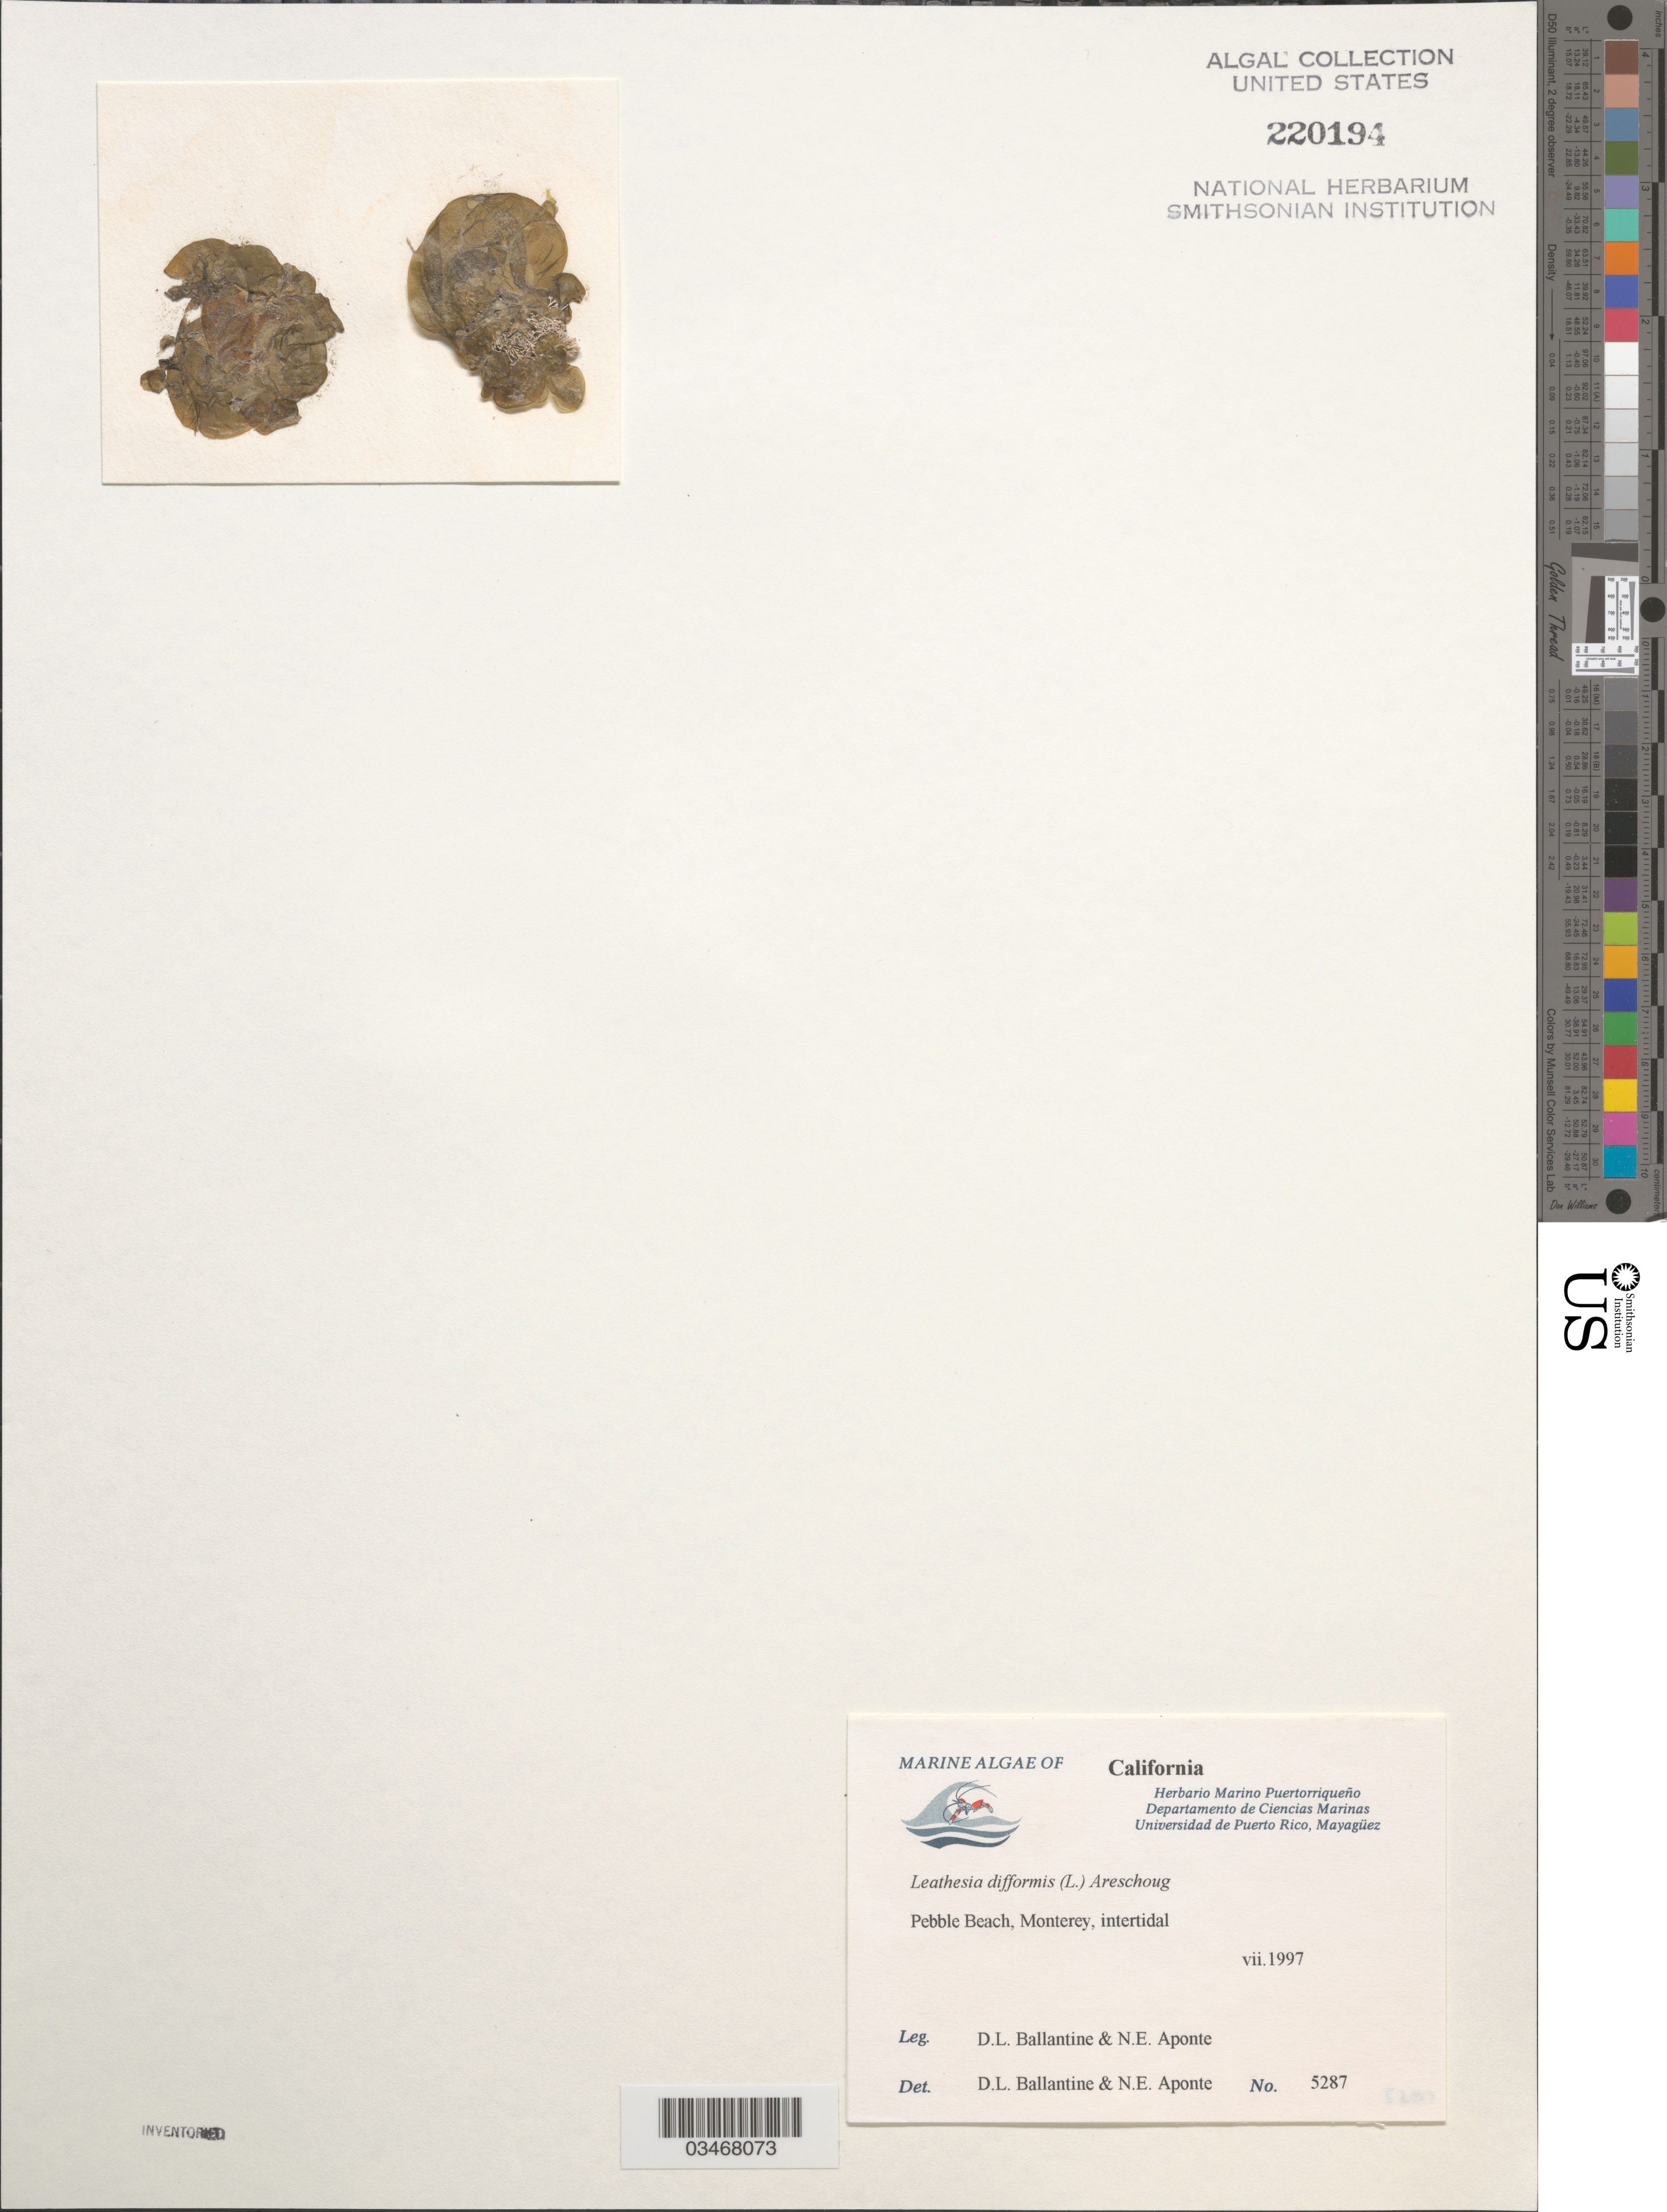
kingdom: Chromista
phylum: Ochrophyta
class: Phaeophyceae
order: Ectocarpales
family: Chordariaceae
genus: Leathesia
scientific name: Leathesia difformis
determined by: Ballantine, D. L.; Aponte, N. E.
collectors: D.L. Ballantine & N. E. Aponte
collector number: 5287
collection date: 1997-07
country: United States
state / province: California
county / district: Monterey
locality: Pebble Beach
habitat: Intertidal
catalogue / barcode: US 220194